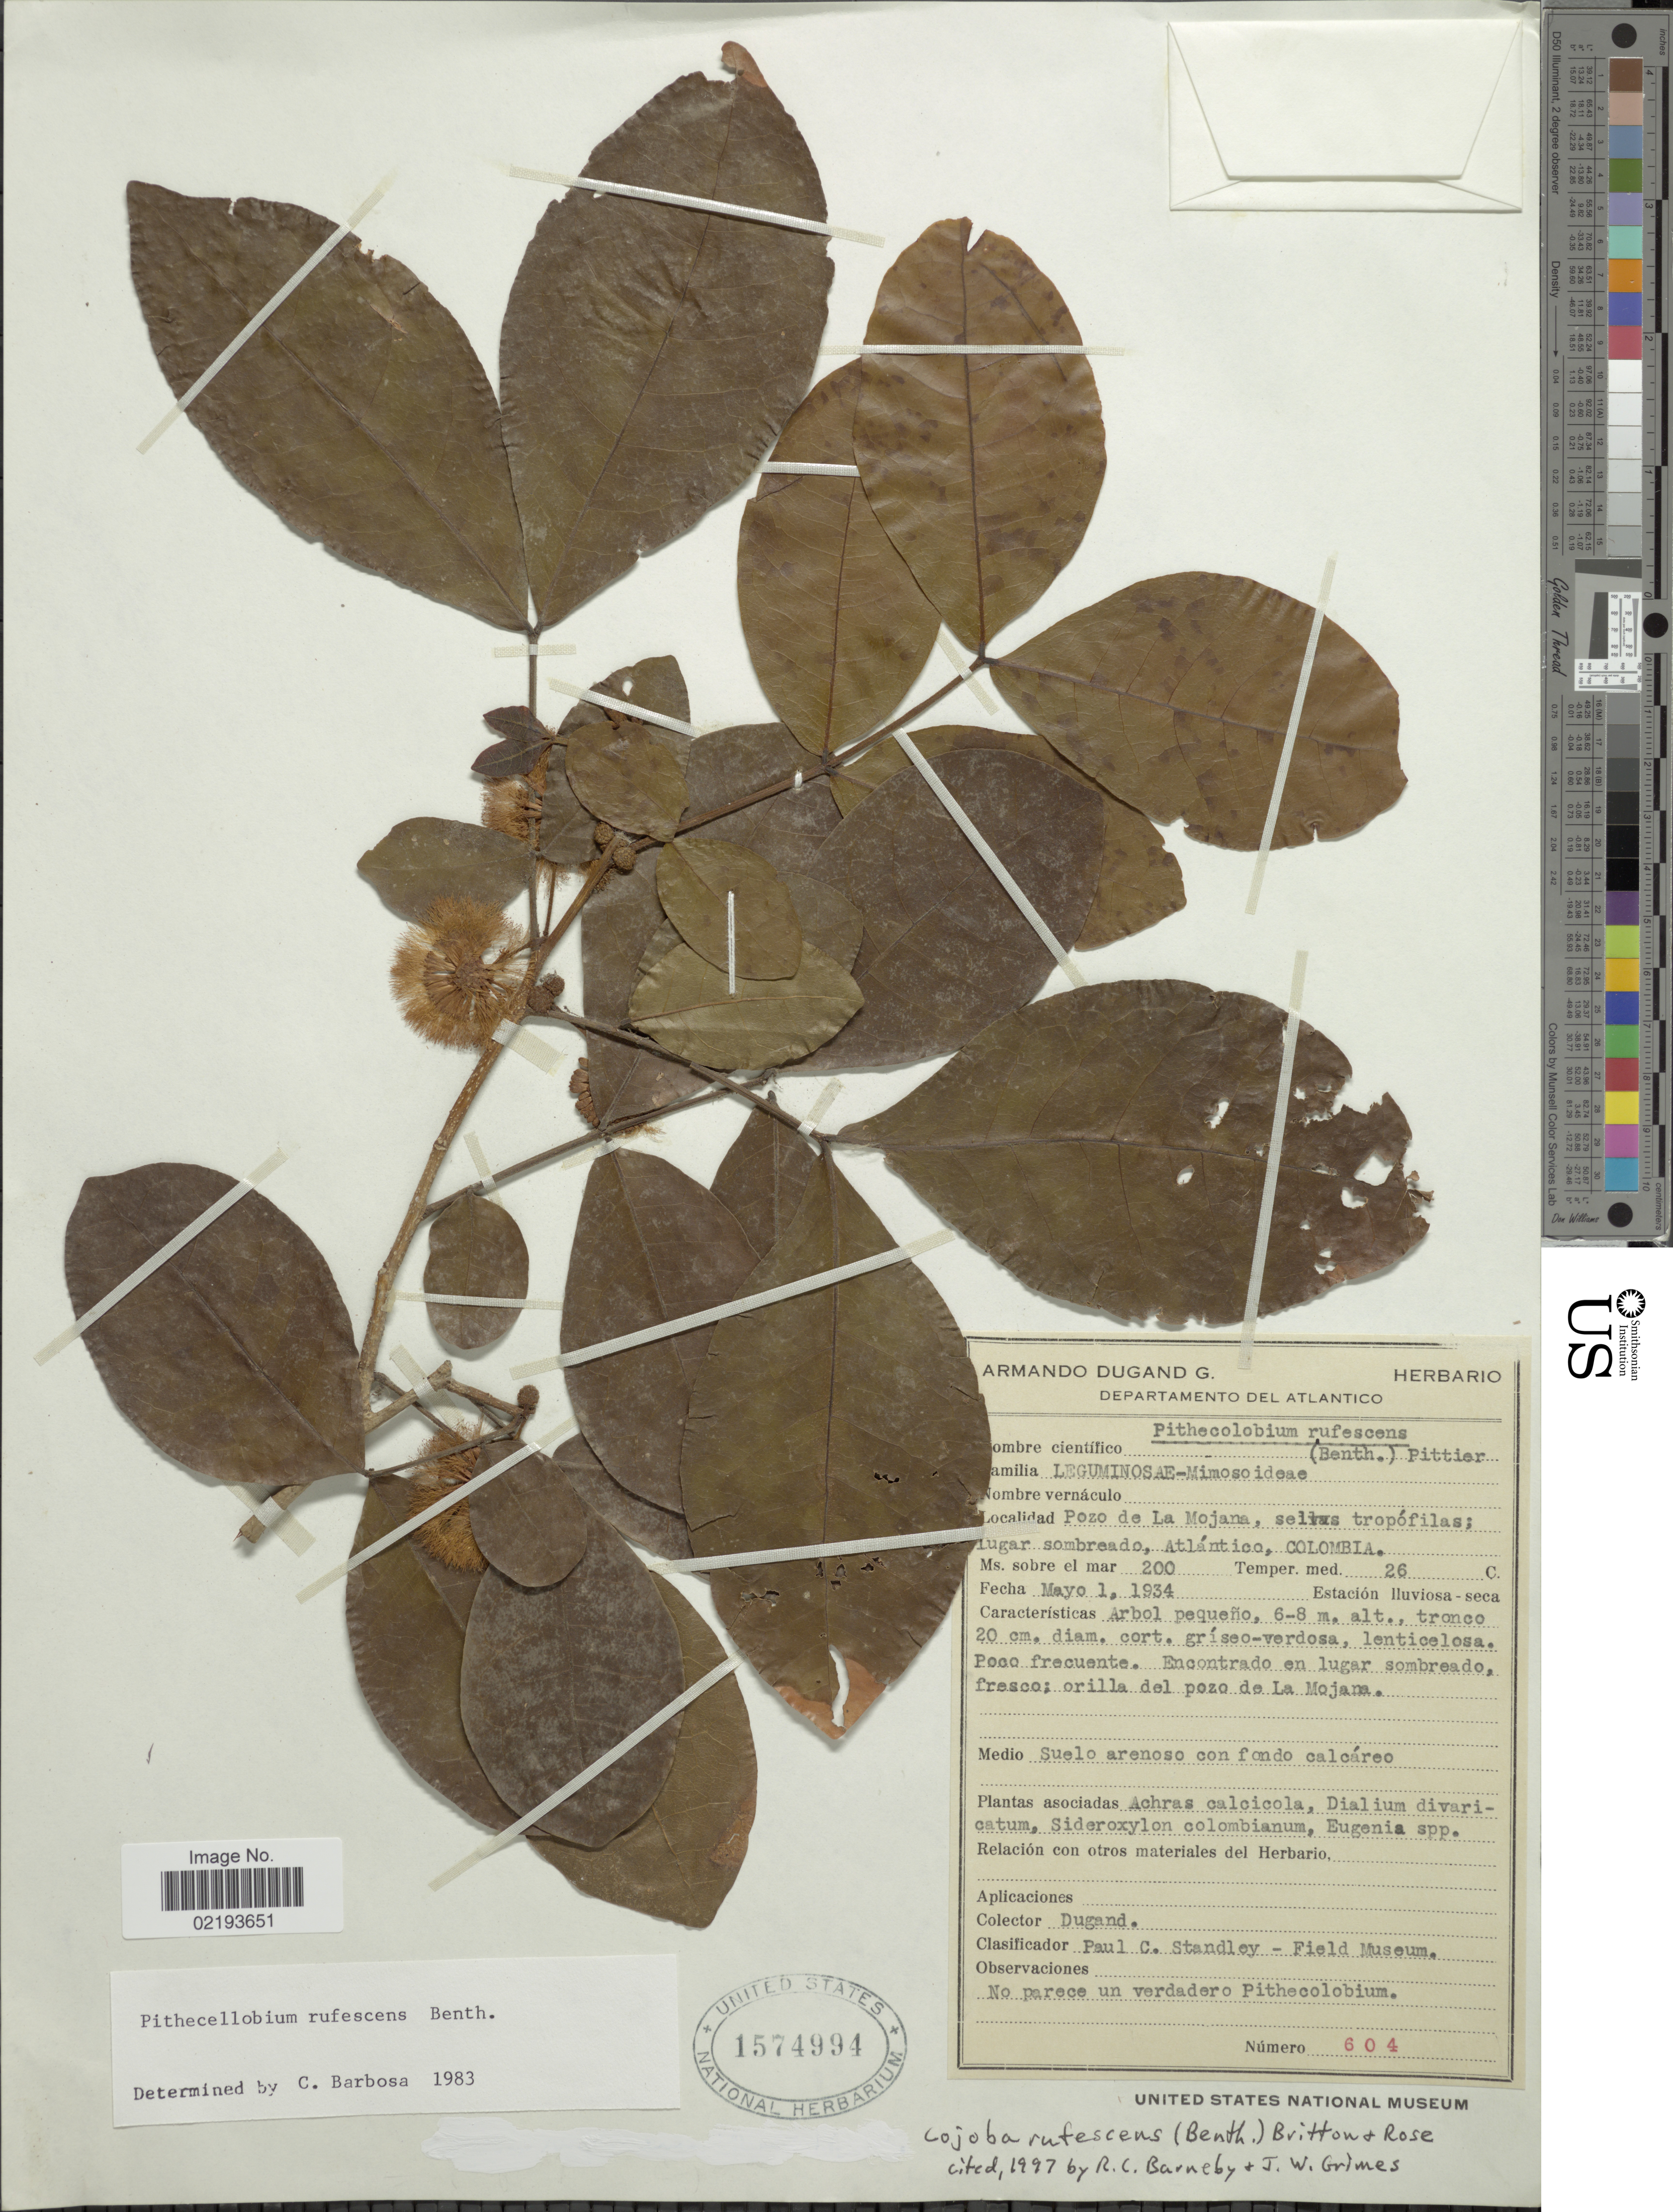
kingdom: Plantae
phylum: Tracheophyta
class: Magnoliopsida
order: Fabales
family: Fabaceae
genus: Cojoba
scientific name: Cojoba rufescens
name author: (Benth.) Britton & Rose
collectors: A. Dugand G.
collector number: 604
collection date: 1934-05-01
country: Colombia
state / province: Atlántico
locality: Departamento del Atlantico, Pozo de La Mojana, selvas tropófilas; Lugar sombreado, Atlántico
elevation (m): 6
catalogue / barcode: US 1574994